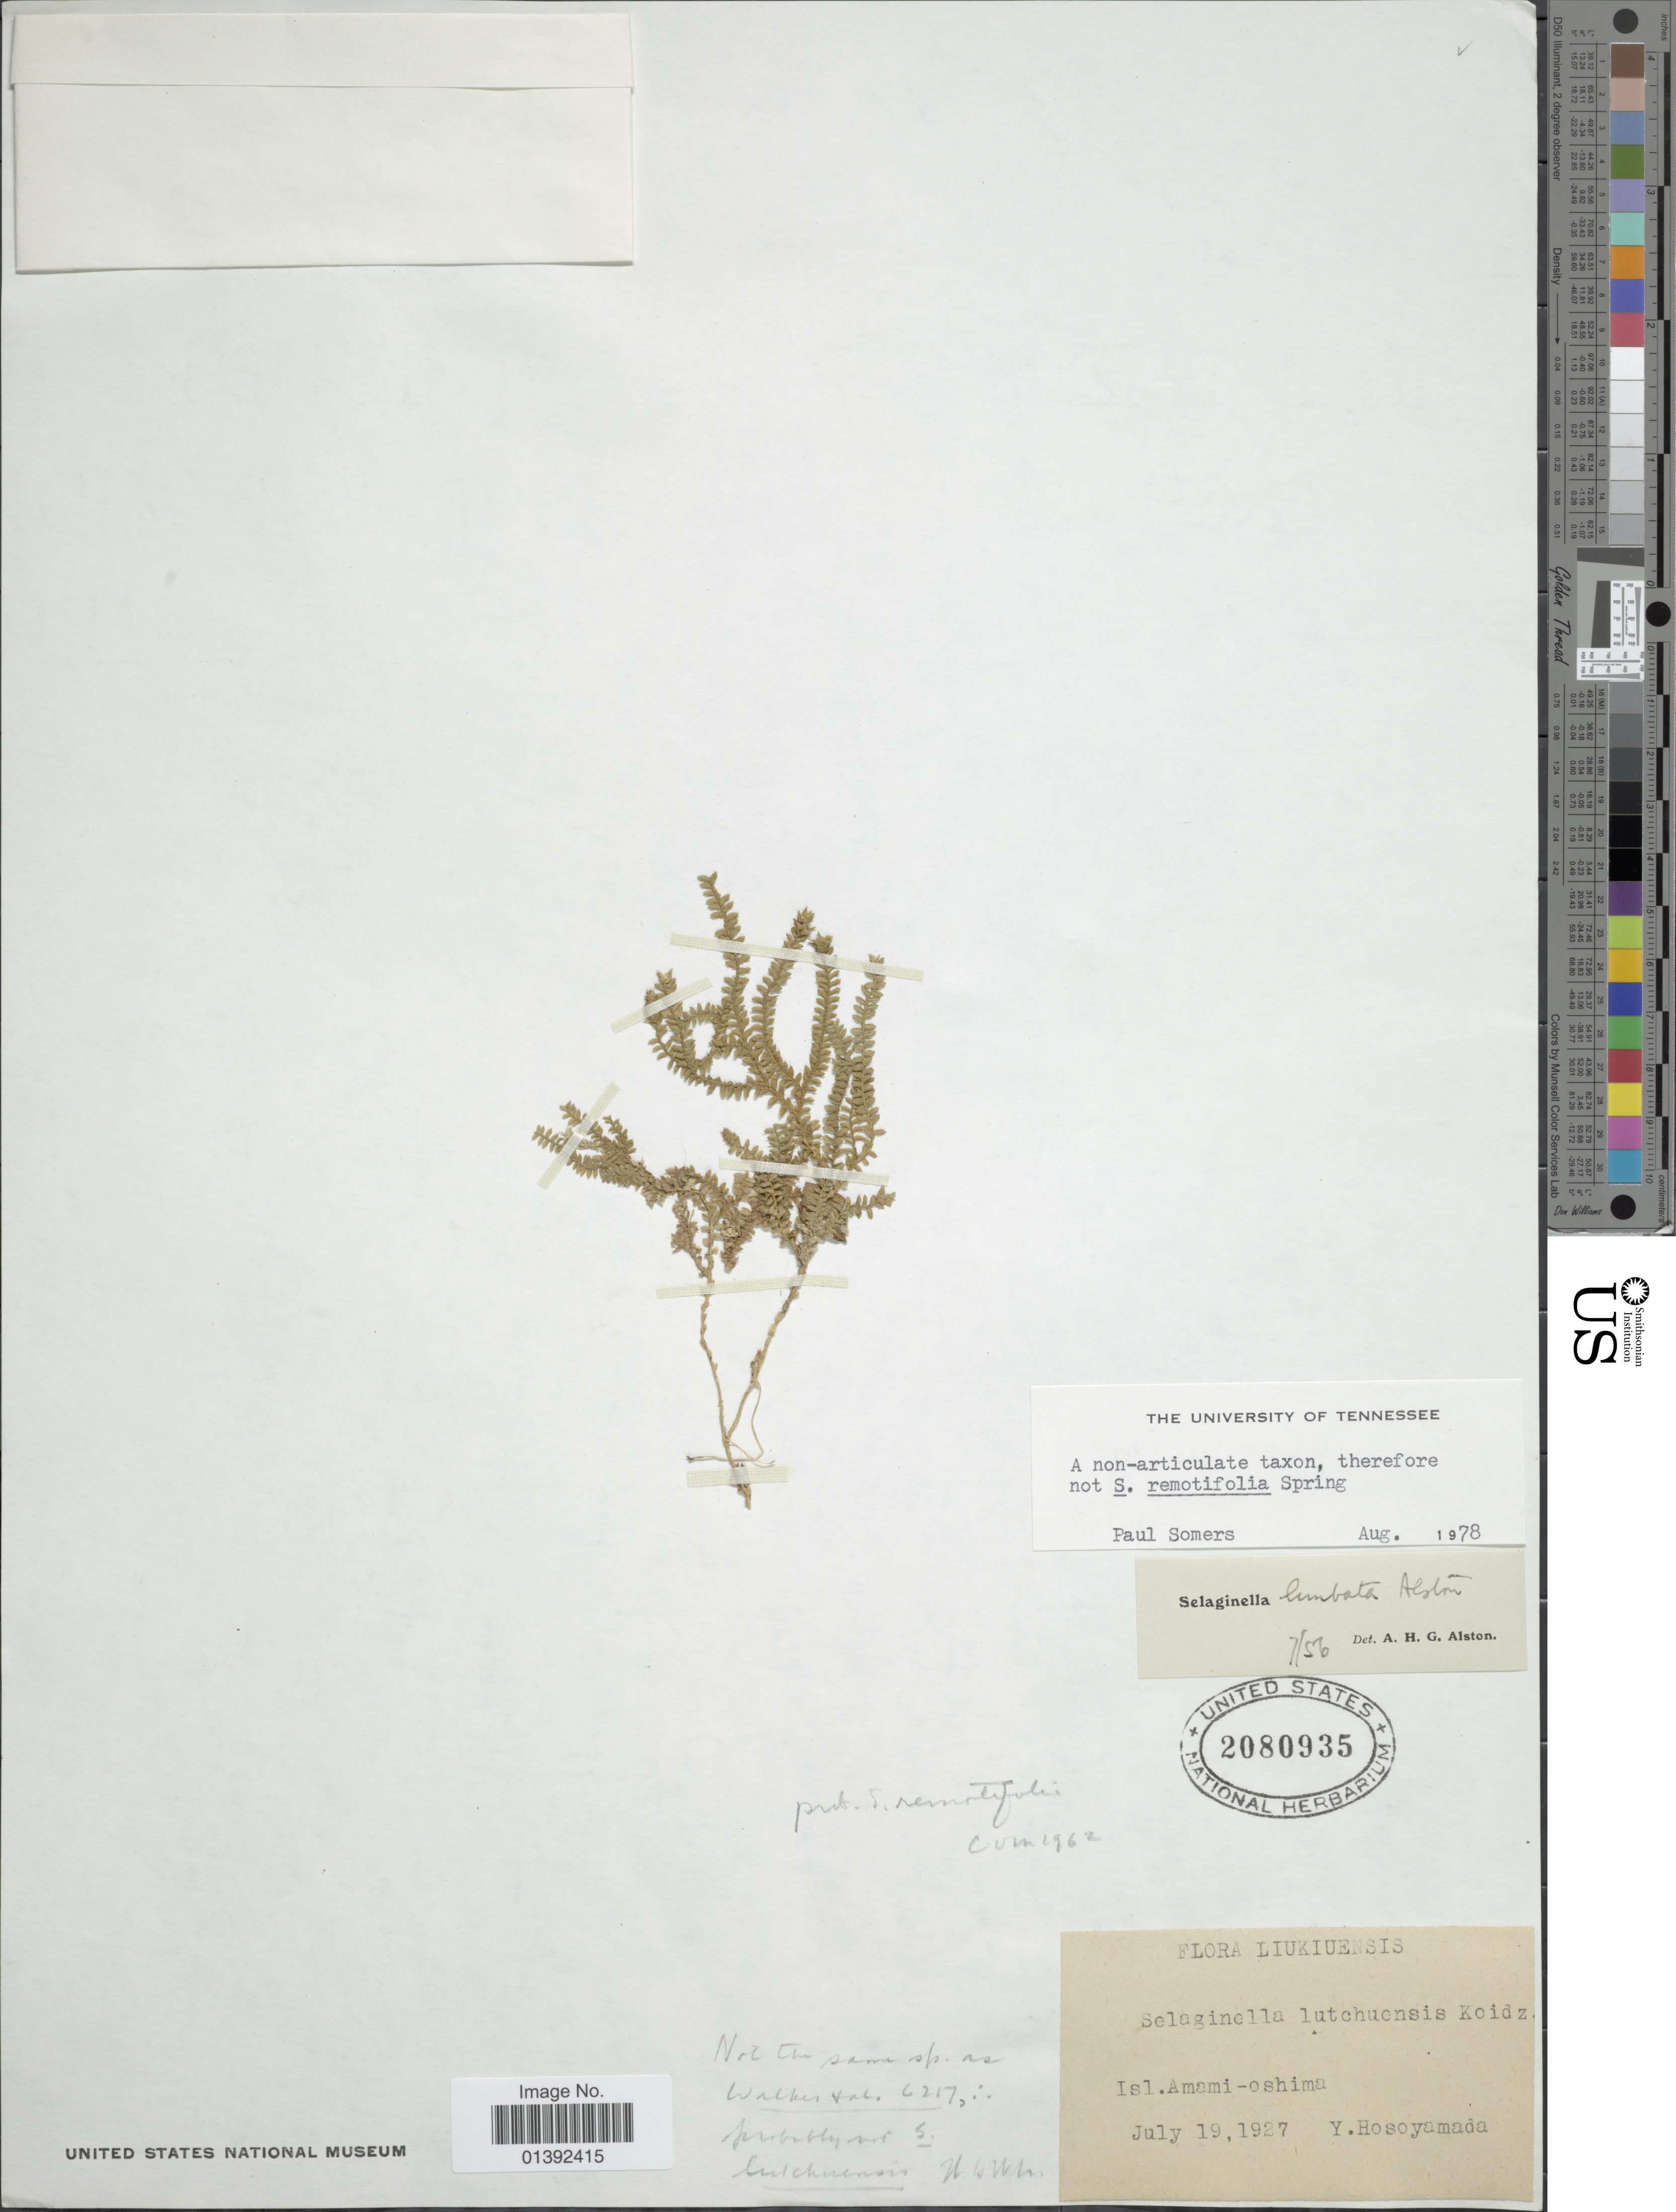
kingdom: Plantae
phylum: Tracheophyta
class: Lycopodiopsida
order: Selaginellales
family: Selaginellaceae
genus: Selaginella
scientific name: Selaginella sp.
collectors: Y. Hosoyamada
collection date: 1927-07-19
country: Japan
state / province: Kagosima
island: Amami Is.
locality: Liukiuensis, Isl. Amami-oshima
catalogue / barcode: US 2080935